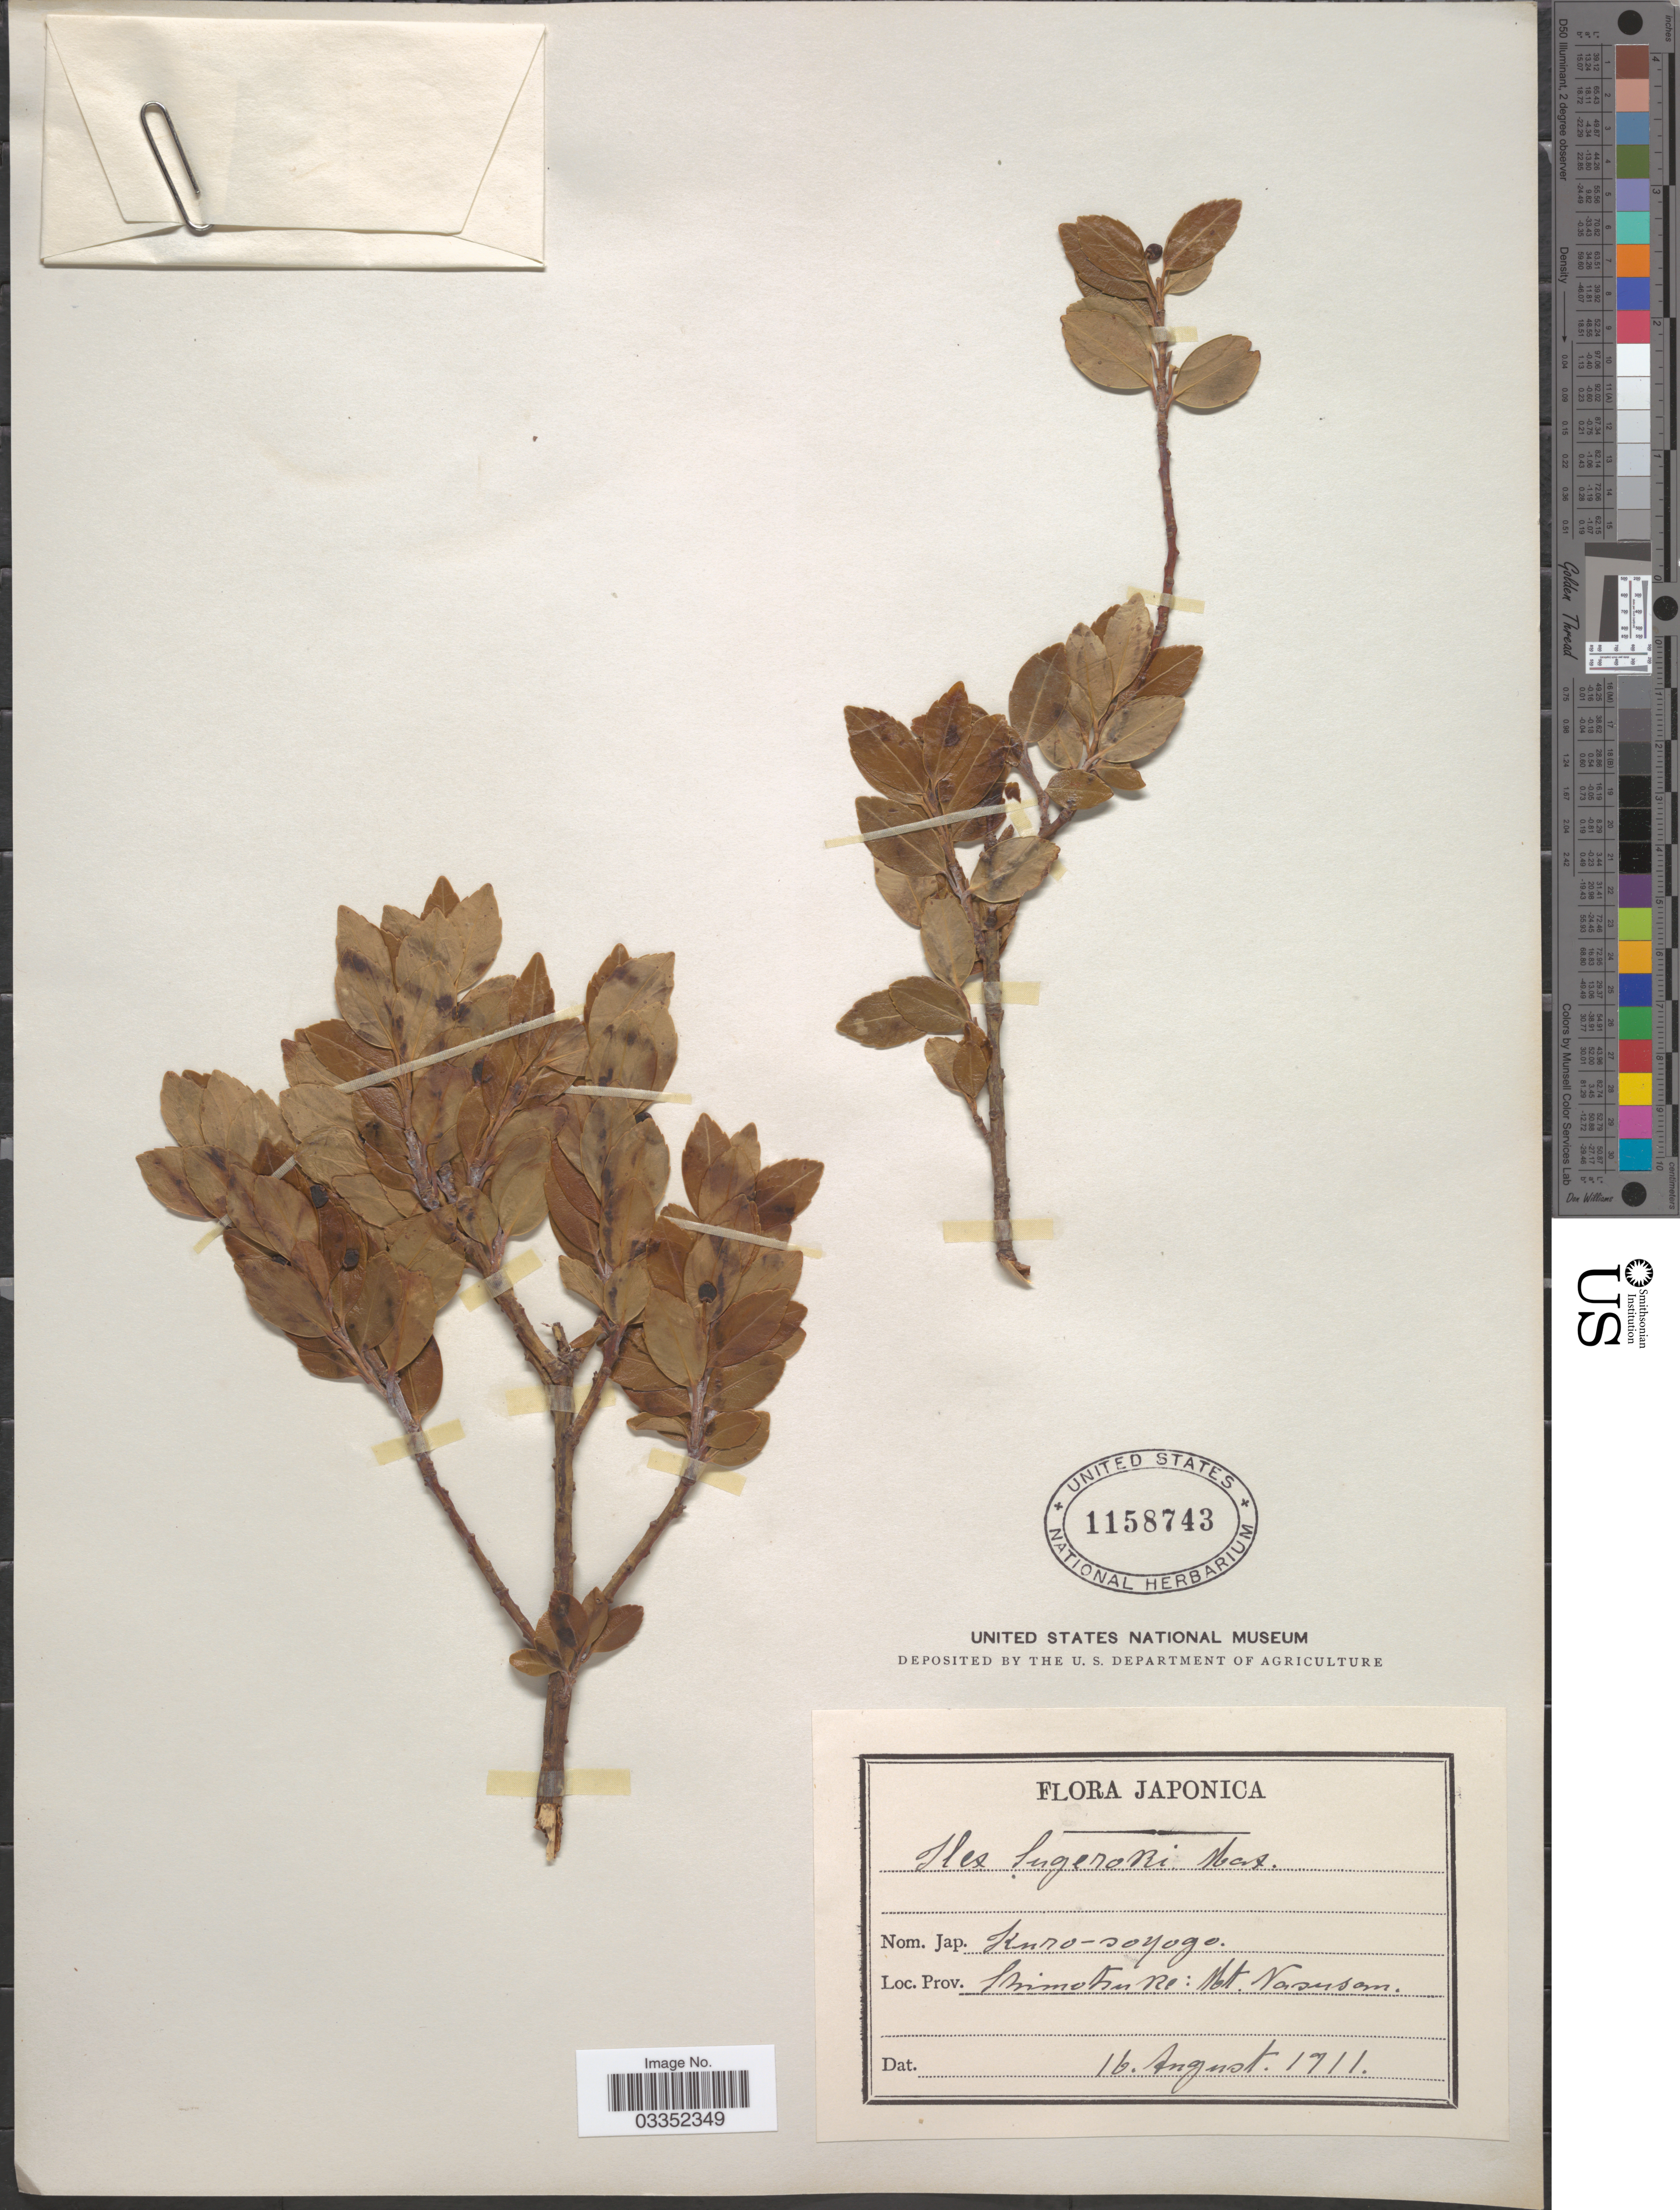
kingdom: Plantae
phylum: Tracheophyta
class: Magnoliopsida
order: Aquifoliales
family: Aquifoliaceae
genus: Ilex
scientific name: Ilex sugerokii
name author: Maxim.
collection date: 1911-08-16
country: Japan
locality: Shimotsuke: Mt. Nasusan.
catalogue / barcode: US 1158743